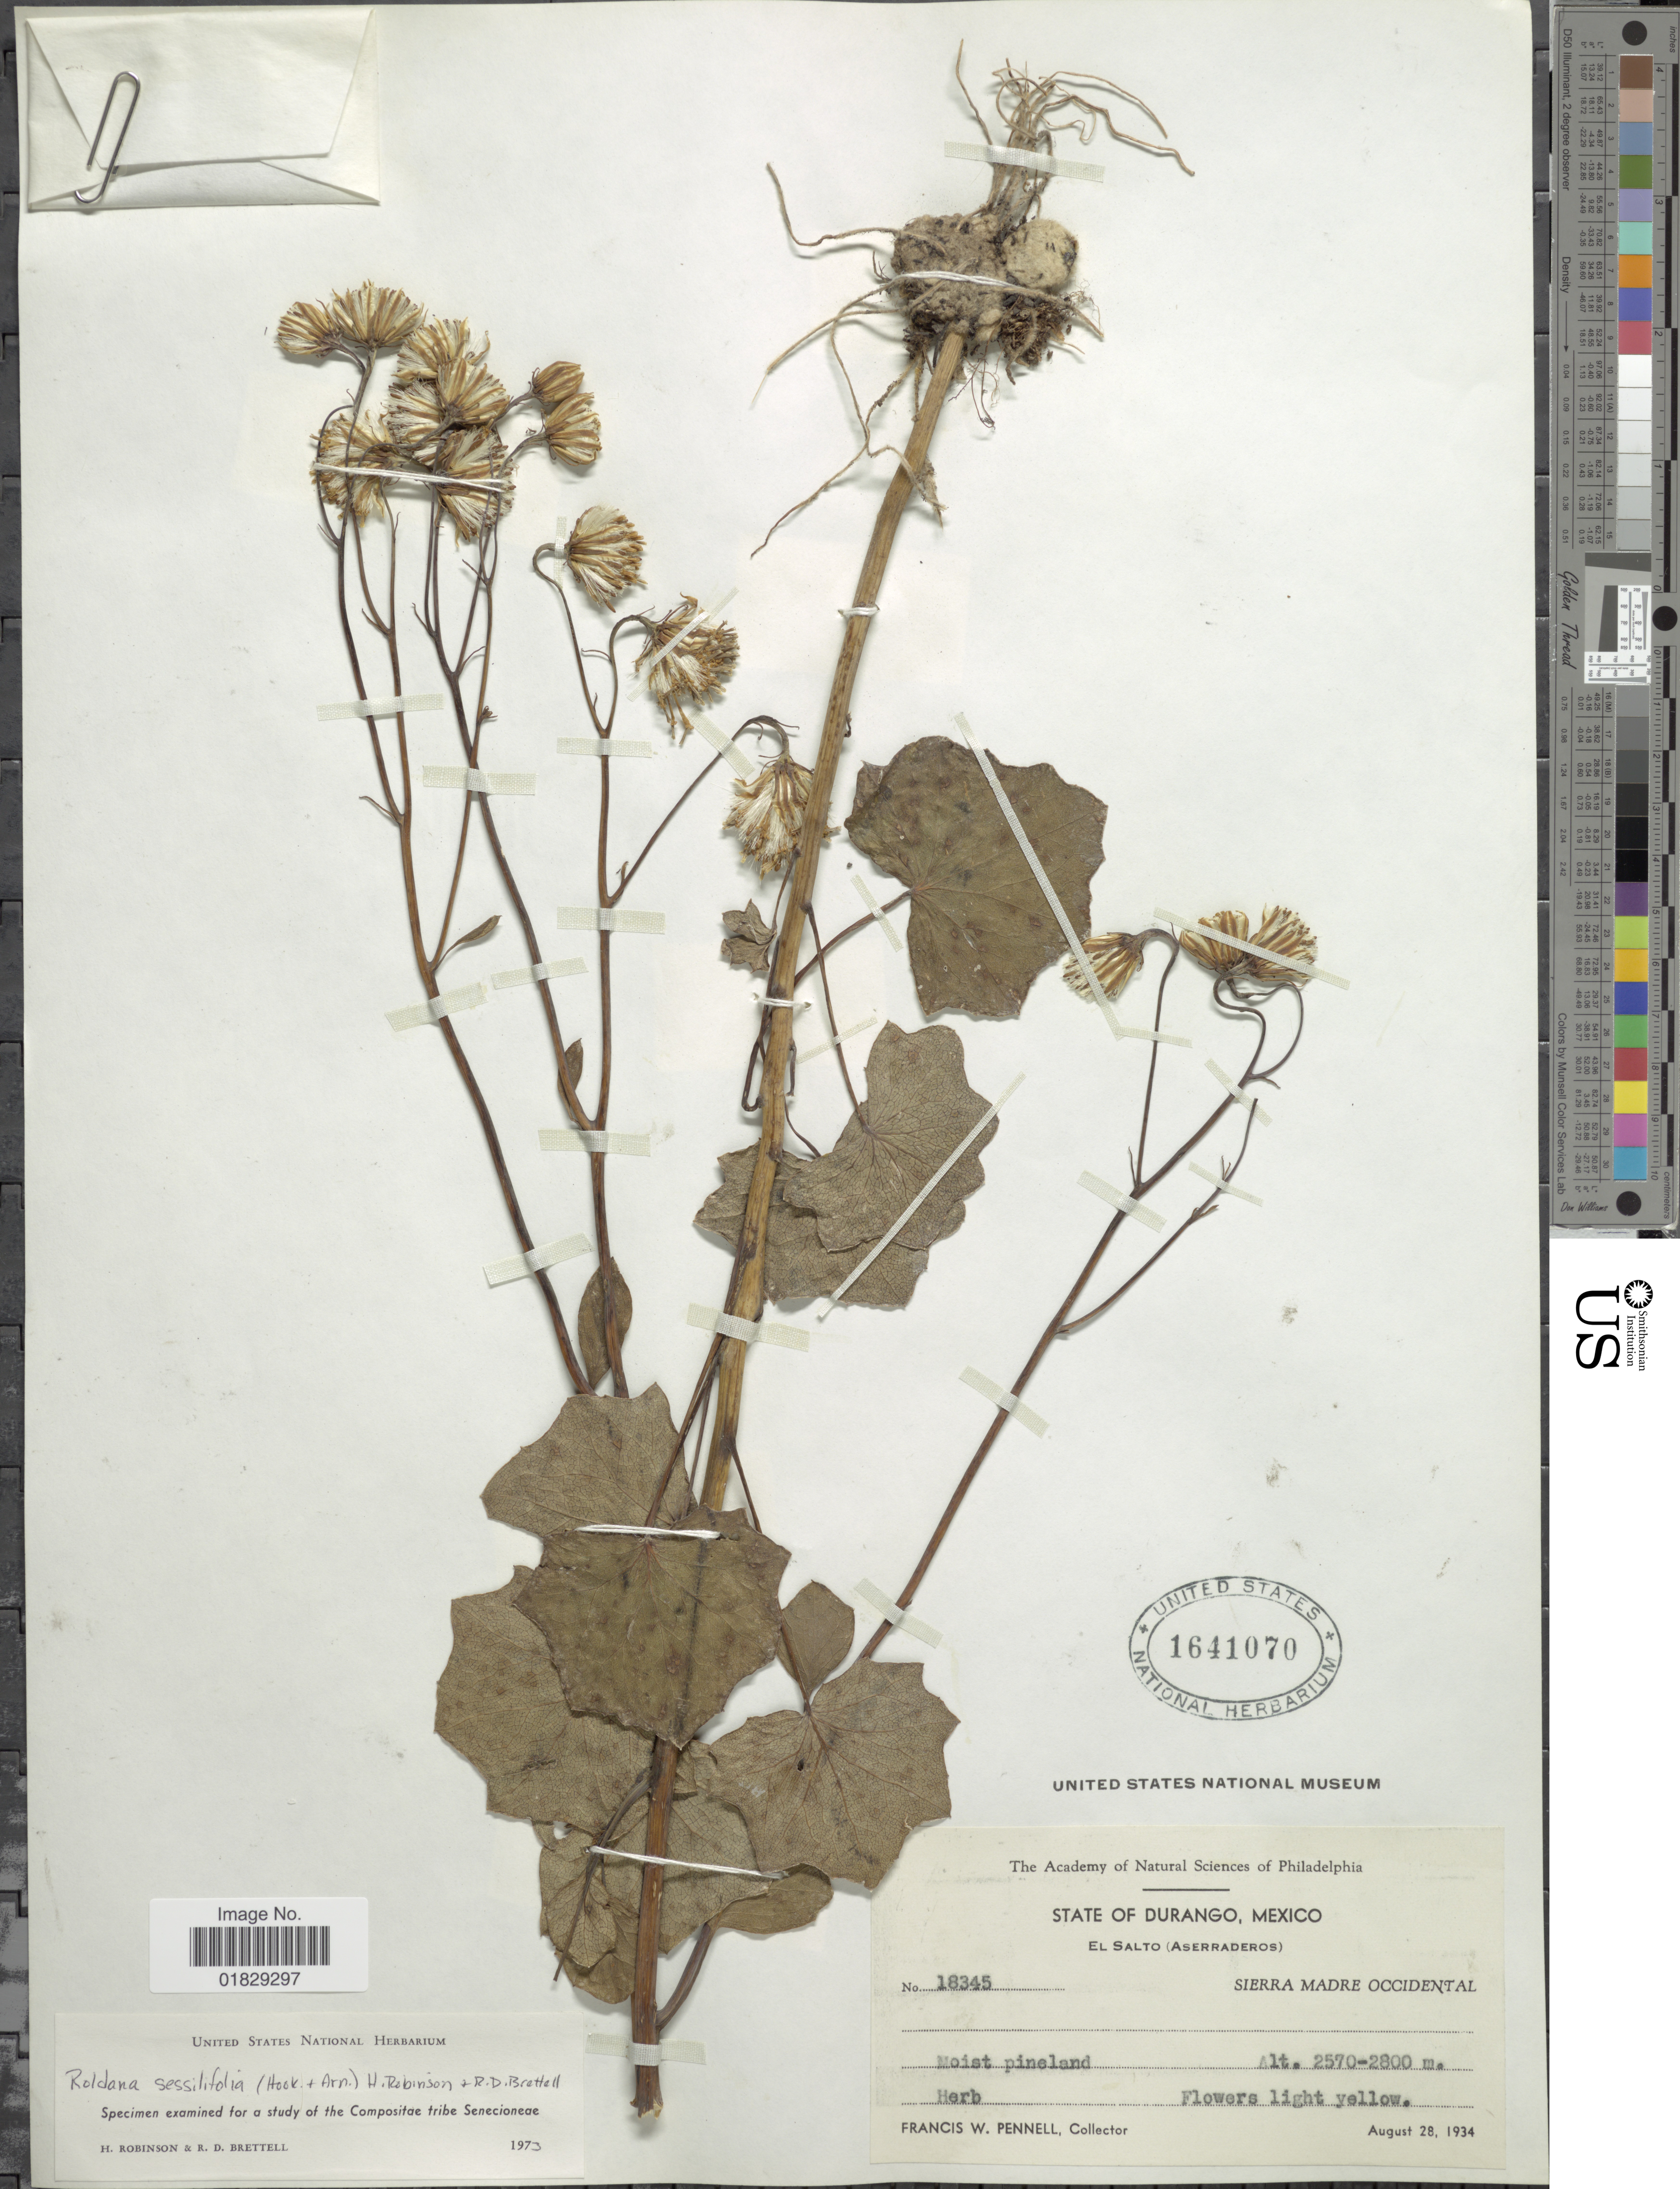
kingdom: Plantae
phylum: Tracheophyta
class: Magnoliopsida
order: Asterales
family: Asteraceae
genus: Roldana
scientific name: Roldana sessilifolia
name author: (Hook.) H. Rob. & Brettell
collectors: F. W. Pennell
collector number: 18345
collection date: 1934-08-28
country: Mexico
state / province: Durango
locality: State of Durango, Mexico. El Salto (Aserraderos). Sierra Madre Occidental. Moist pineland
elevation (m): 2570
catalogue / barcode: US 1641070